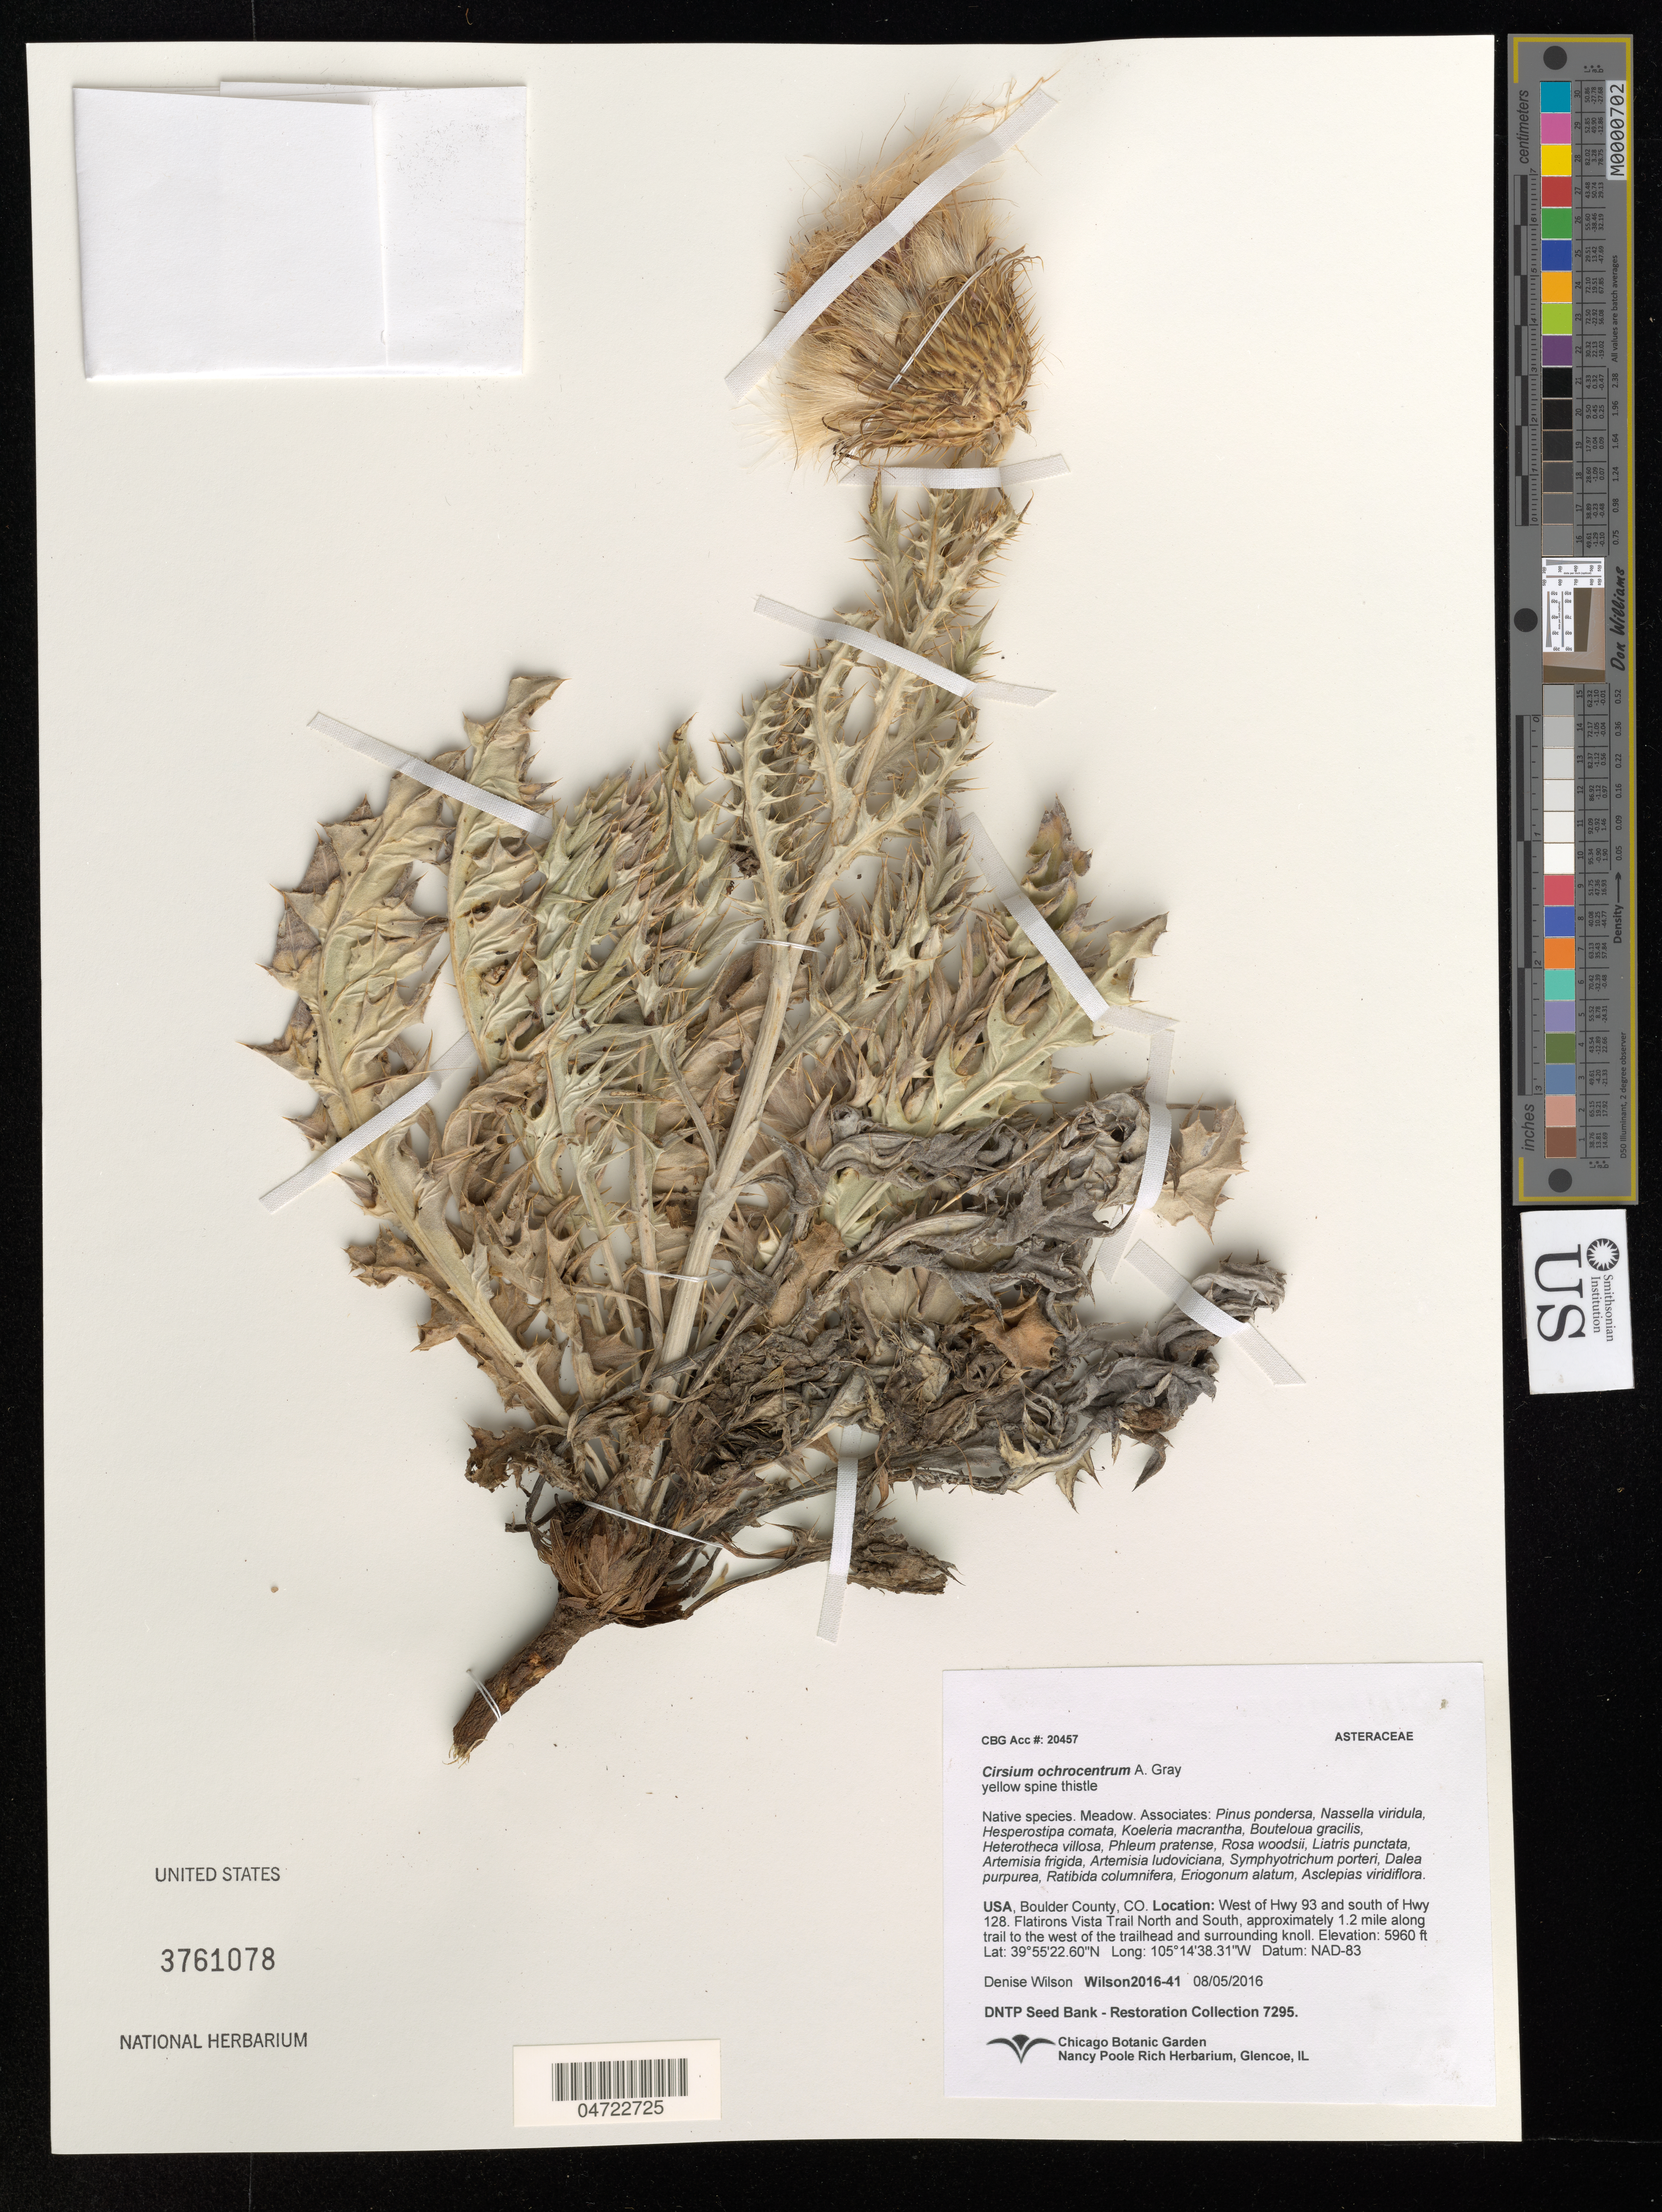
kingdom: Plantae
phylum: Tracheophyta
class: Magnoliopsida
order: Asterales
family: Asteraceae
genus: Cirsium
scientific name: Cirsium ochrocentrum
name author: A. Gray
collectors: D. Wilson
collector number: Wilson2016-41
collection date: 2016-08-05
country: United States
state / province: Colorado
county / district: Boulder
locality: Boulder County. West of Hwy 93 and south of Hwy 128. Flatirons Vista Trail North and South, approximately 1.2 mile along trail to the west of the trailhead and surrounding knoll.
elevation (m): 1817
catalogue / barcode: US 3761078